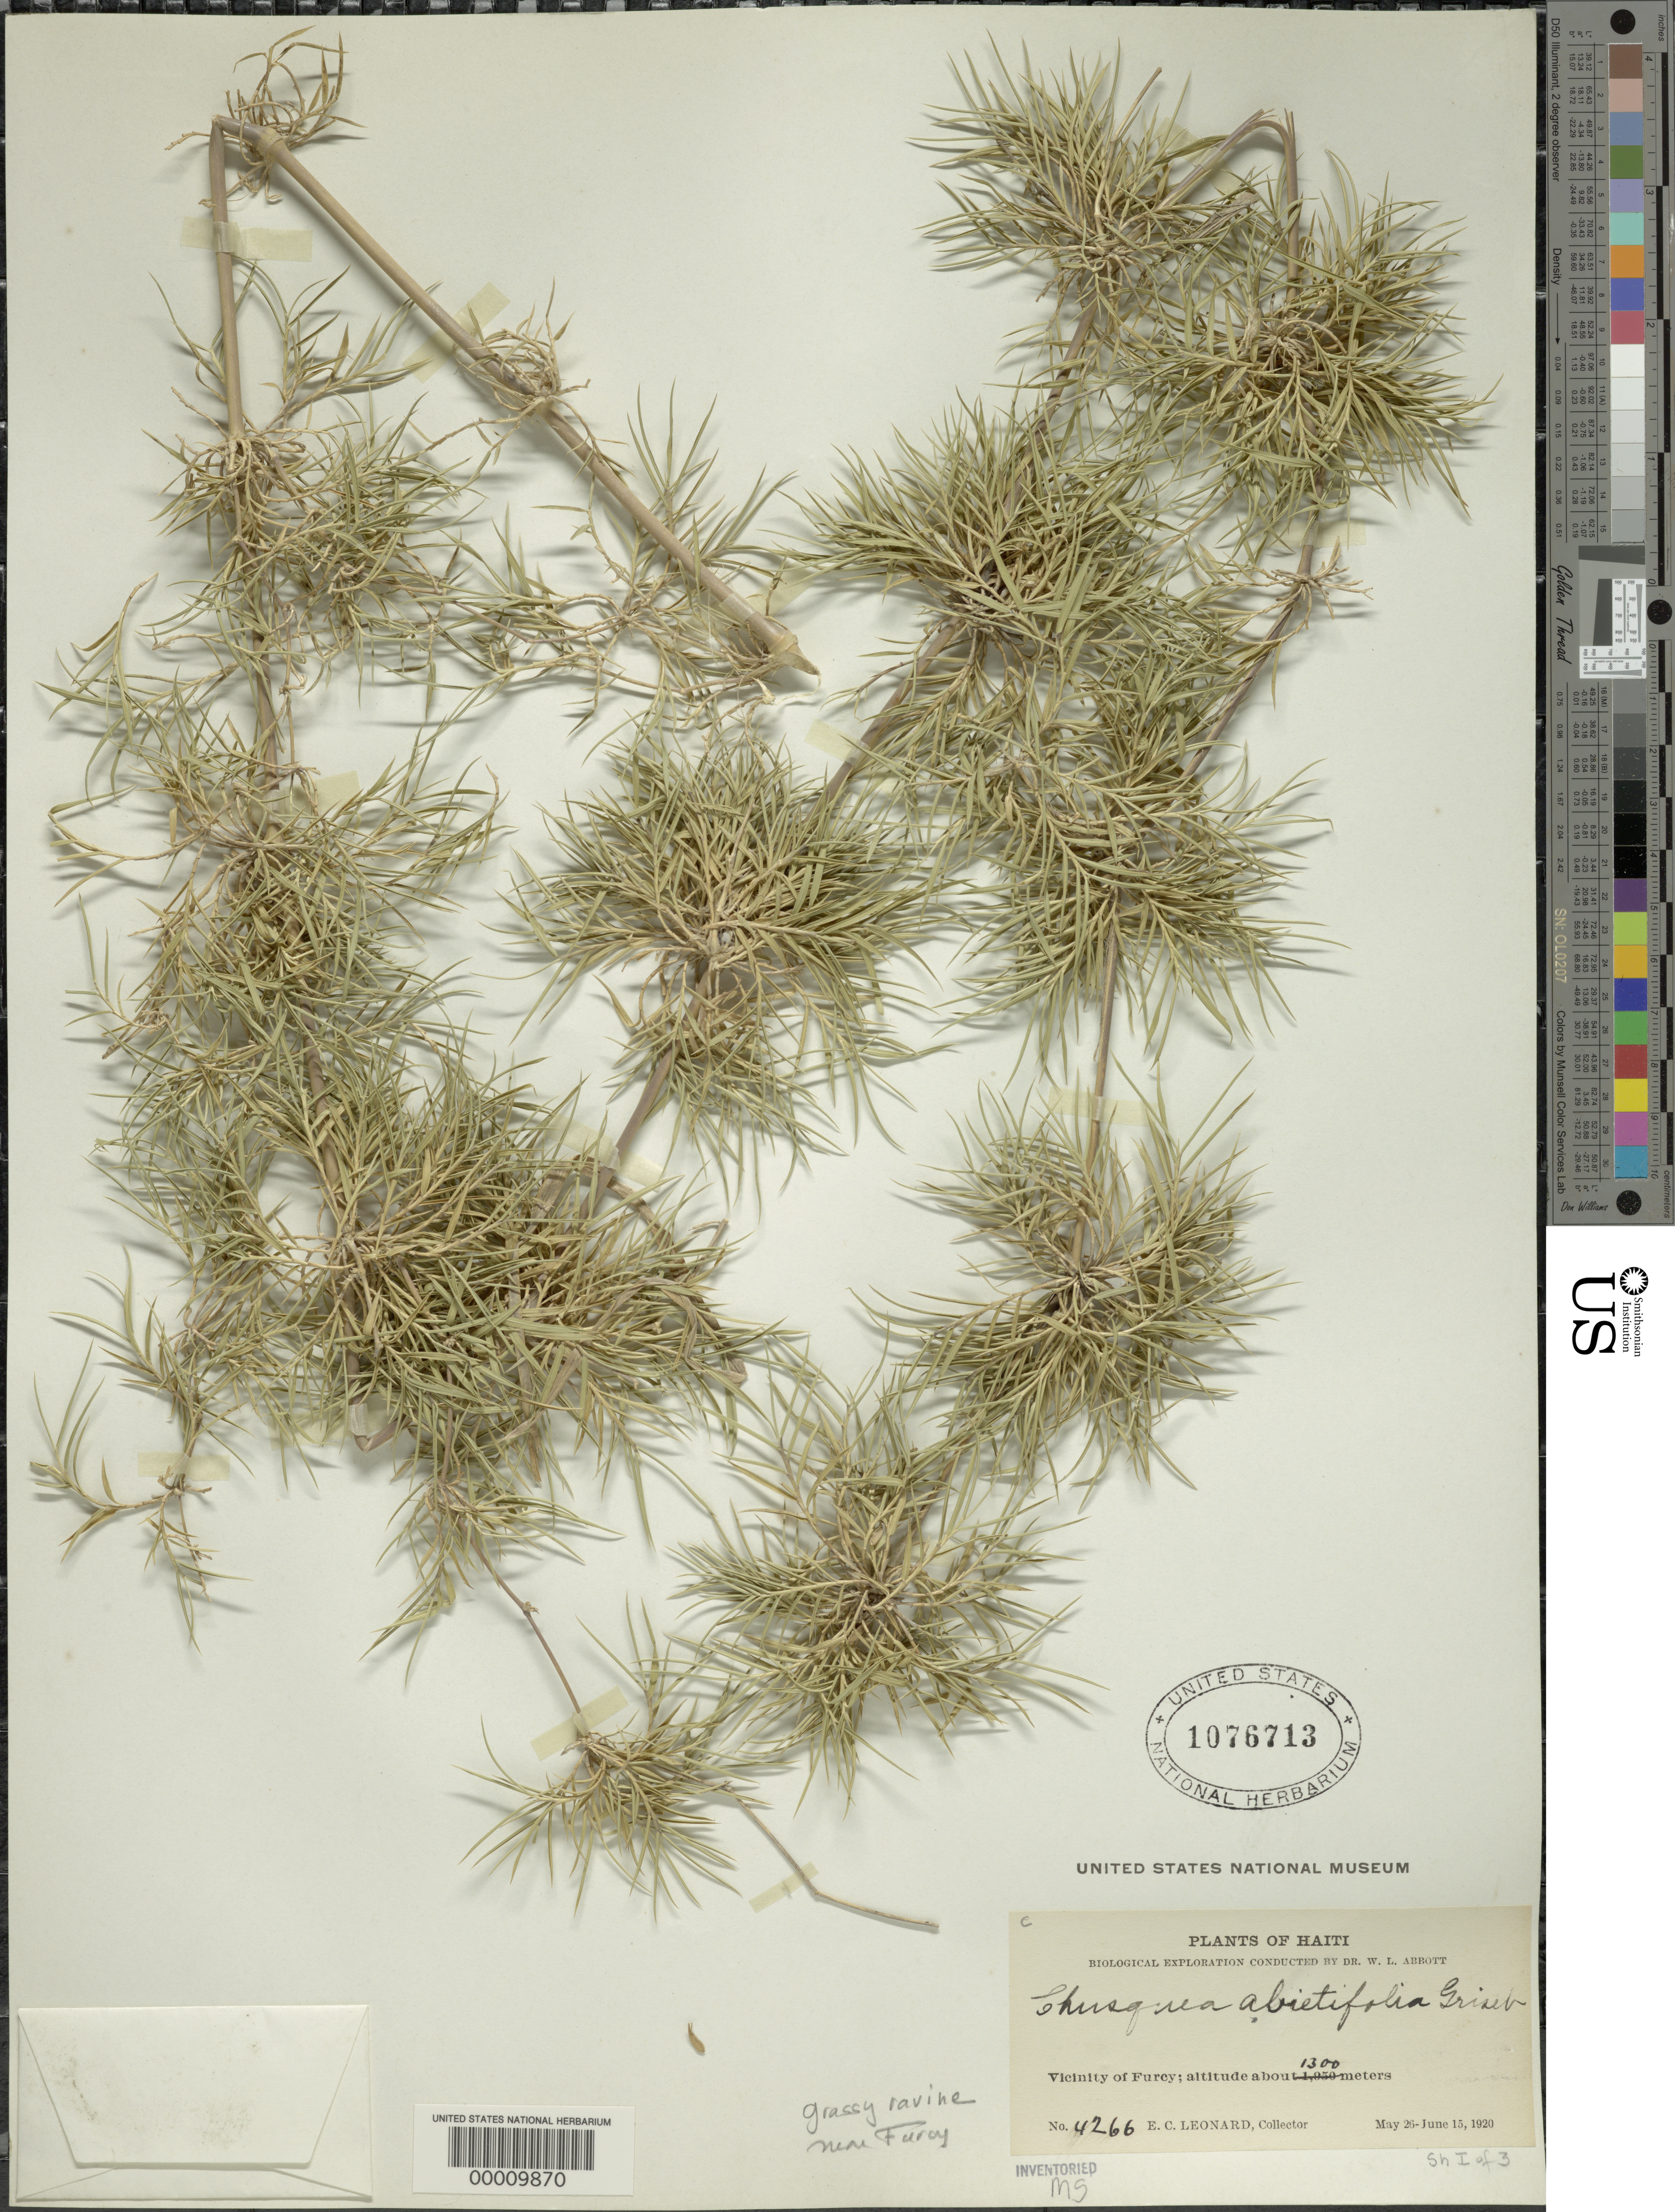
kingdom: Plantae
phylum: Tracheophyta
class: Liliopsida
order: Poales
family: Poaceae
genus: Chusquea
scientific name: Chusquea abietifolia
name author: Griseb.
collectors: E. C. Leonard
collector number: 4266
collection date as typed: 26 May 1920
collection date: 1920-05-26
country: Haiti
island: Hispaniola Island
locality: Vicinity of furcy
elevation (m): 1300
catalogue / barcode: US 1076713